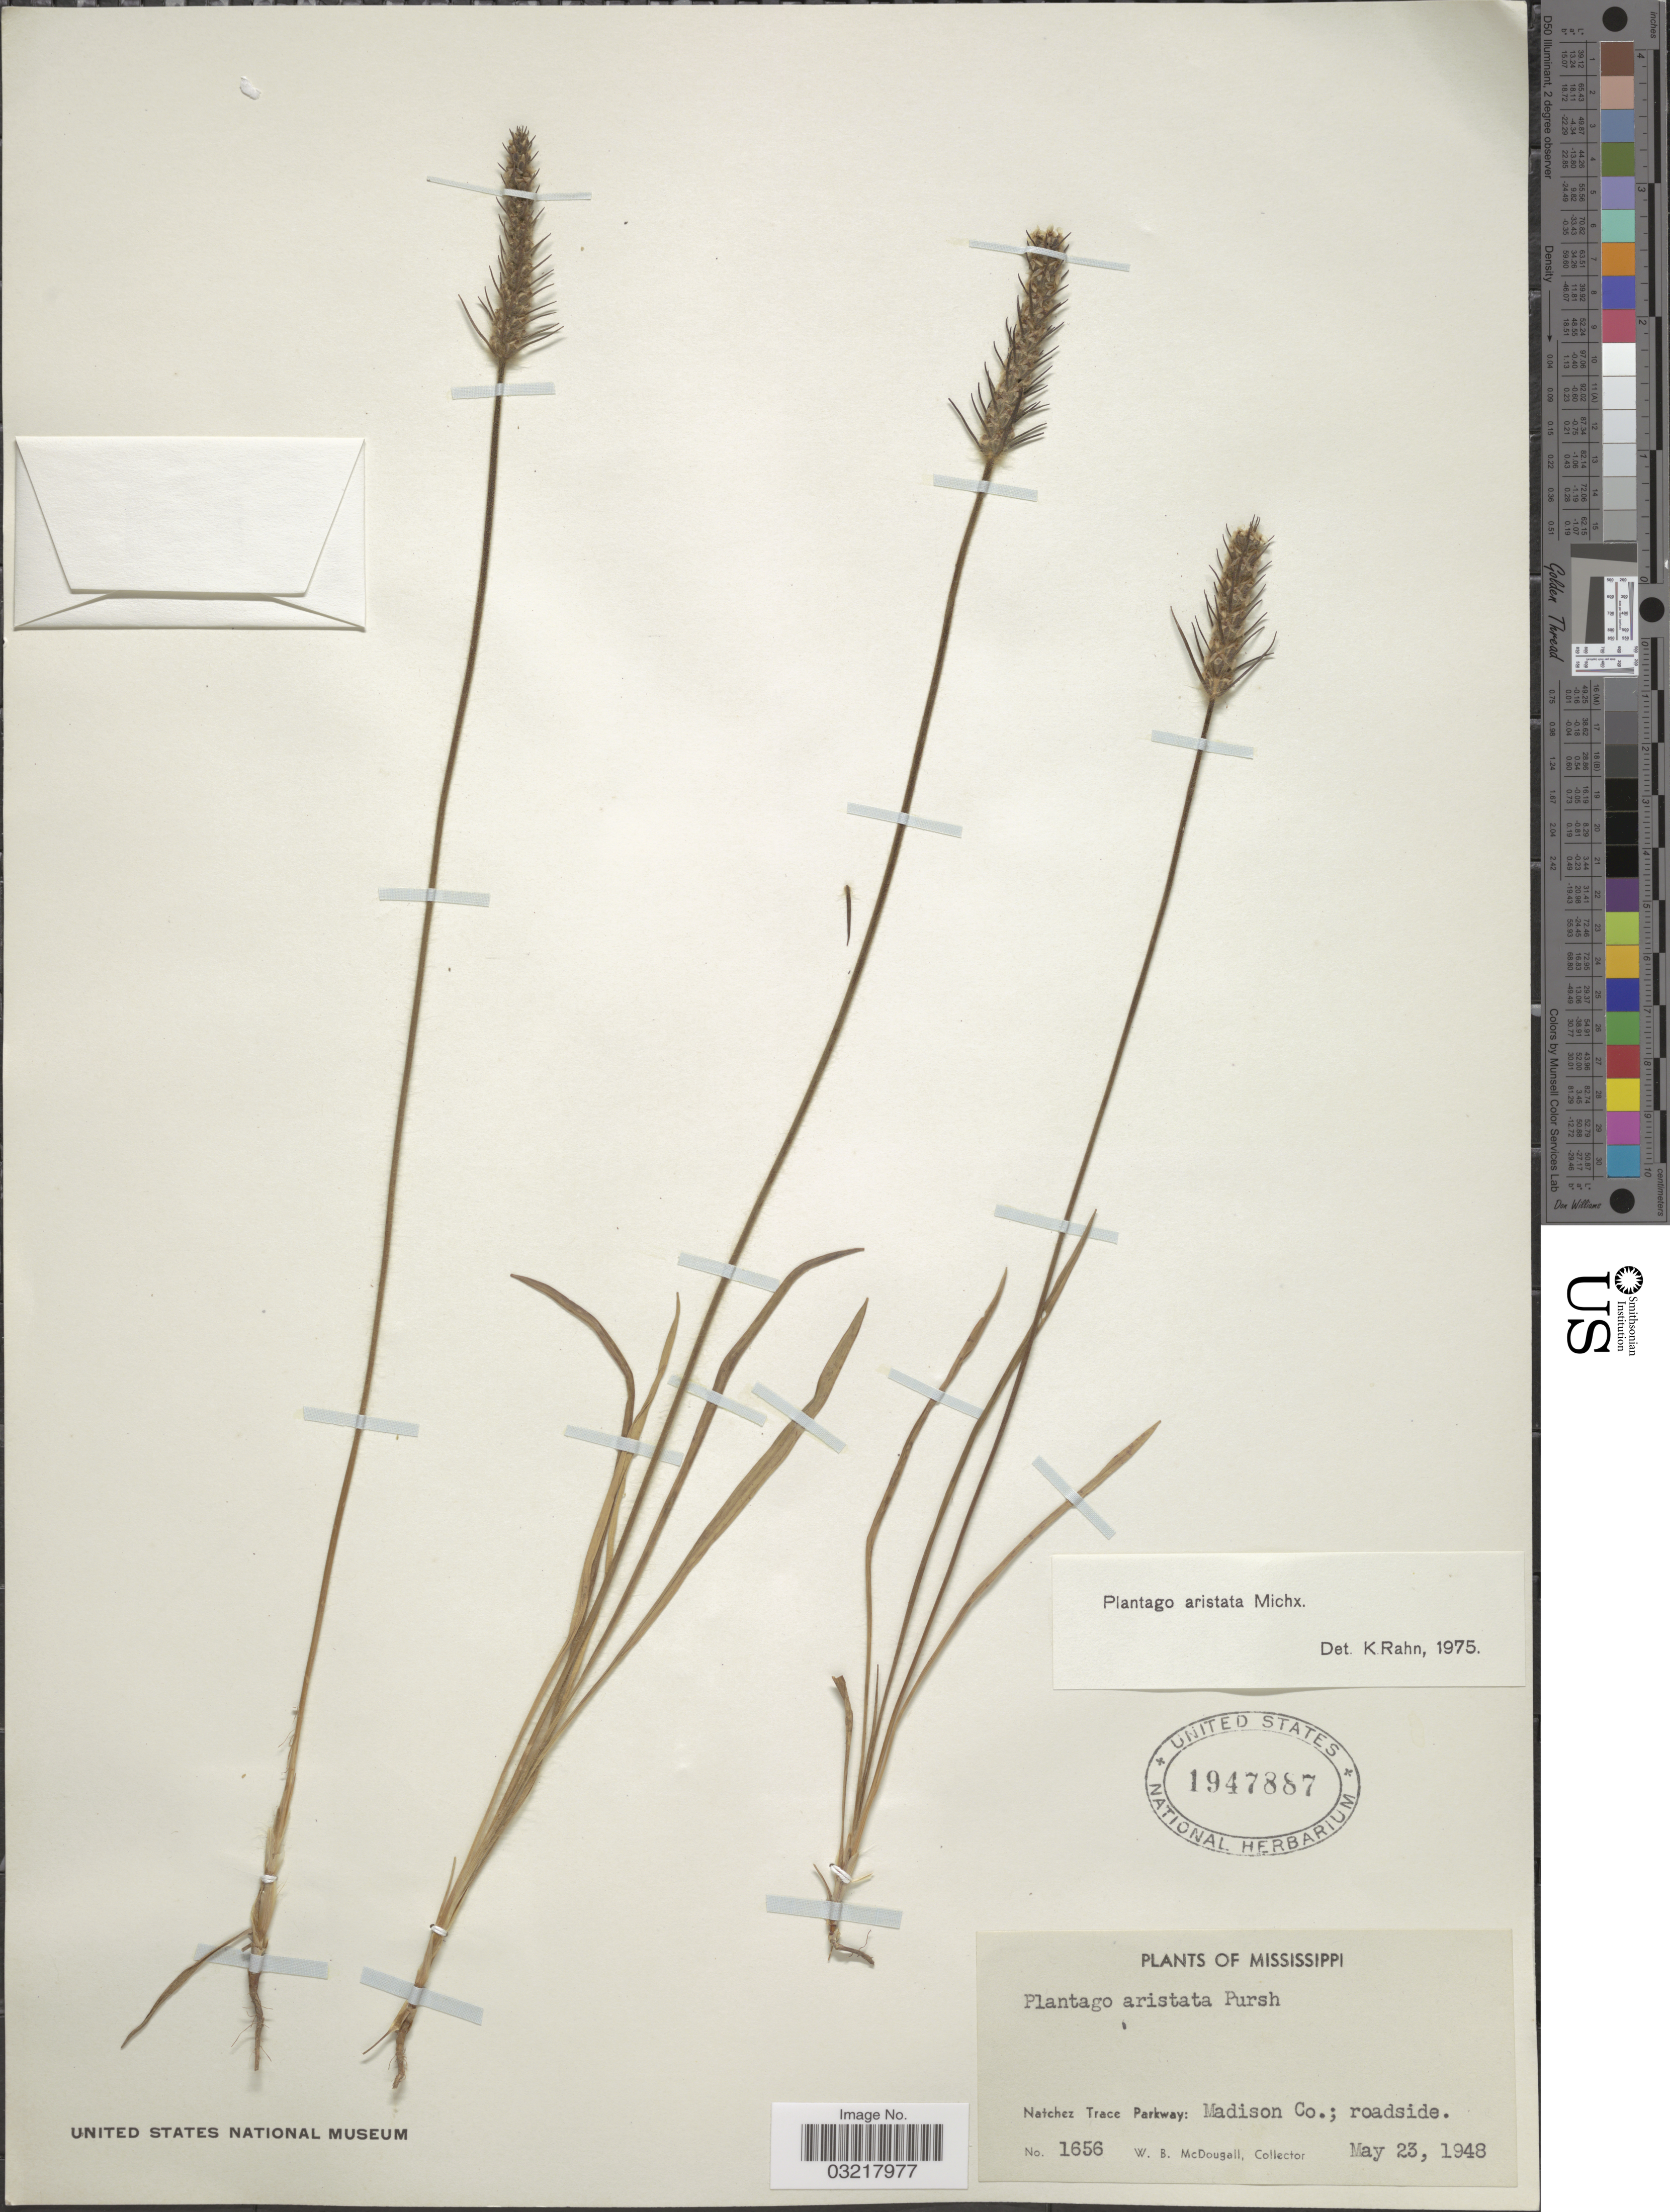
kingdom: Plantae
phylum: Tracheophyta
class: Magnoliopsida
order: Lamiales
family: Plantaginaceae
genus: Plantago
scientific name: Plantago aristata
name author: Michx.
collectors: W. B. McDougall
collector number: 1656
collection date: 1948-05-23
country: United States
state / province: Mississippi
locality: Natchez Trace Parkway: Madison Co.; roadside.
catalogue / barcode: US 1947887